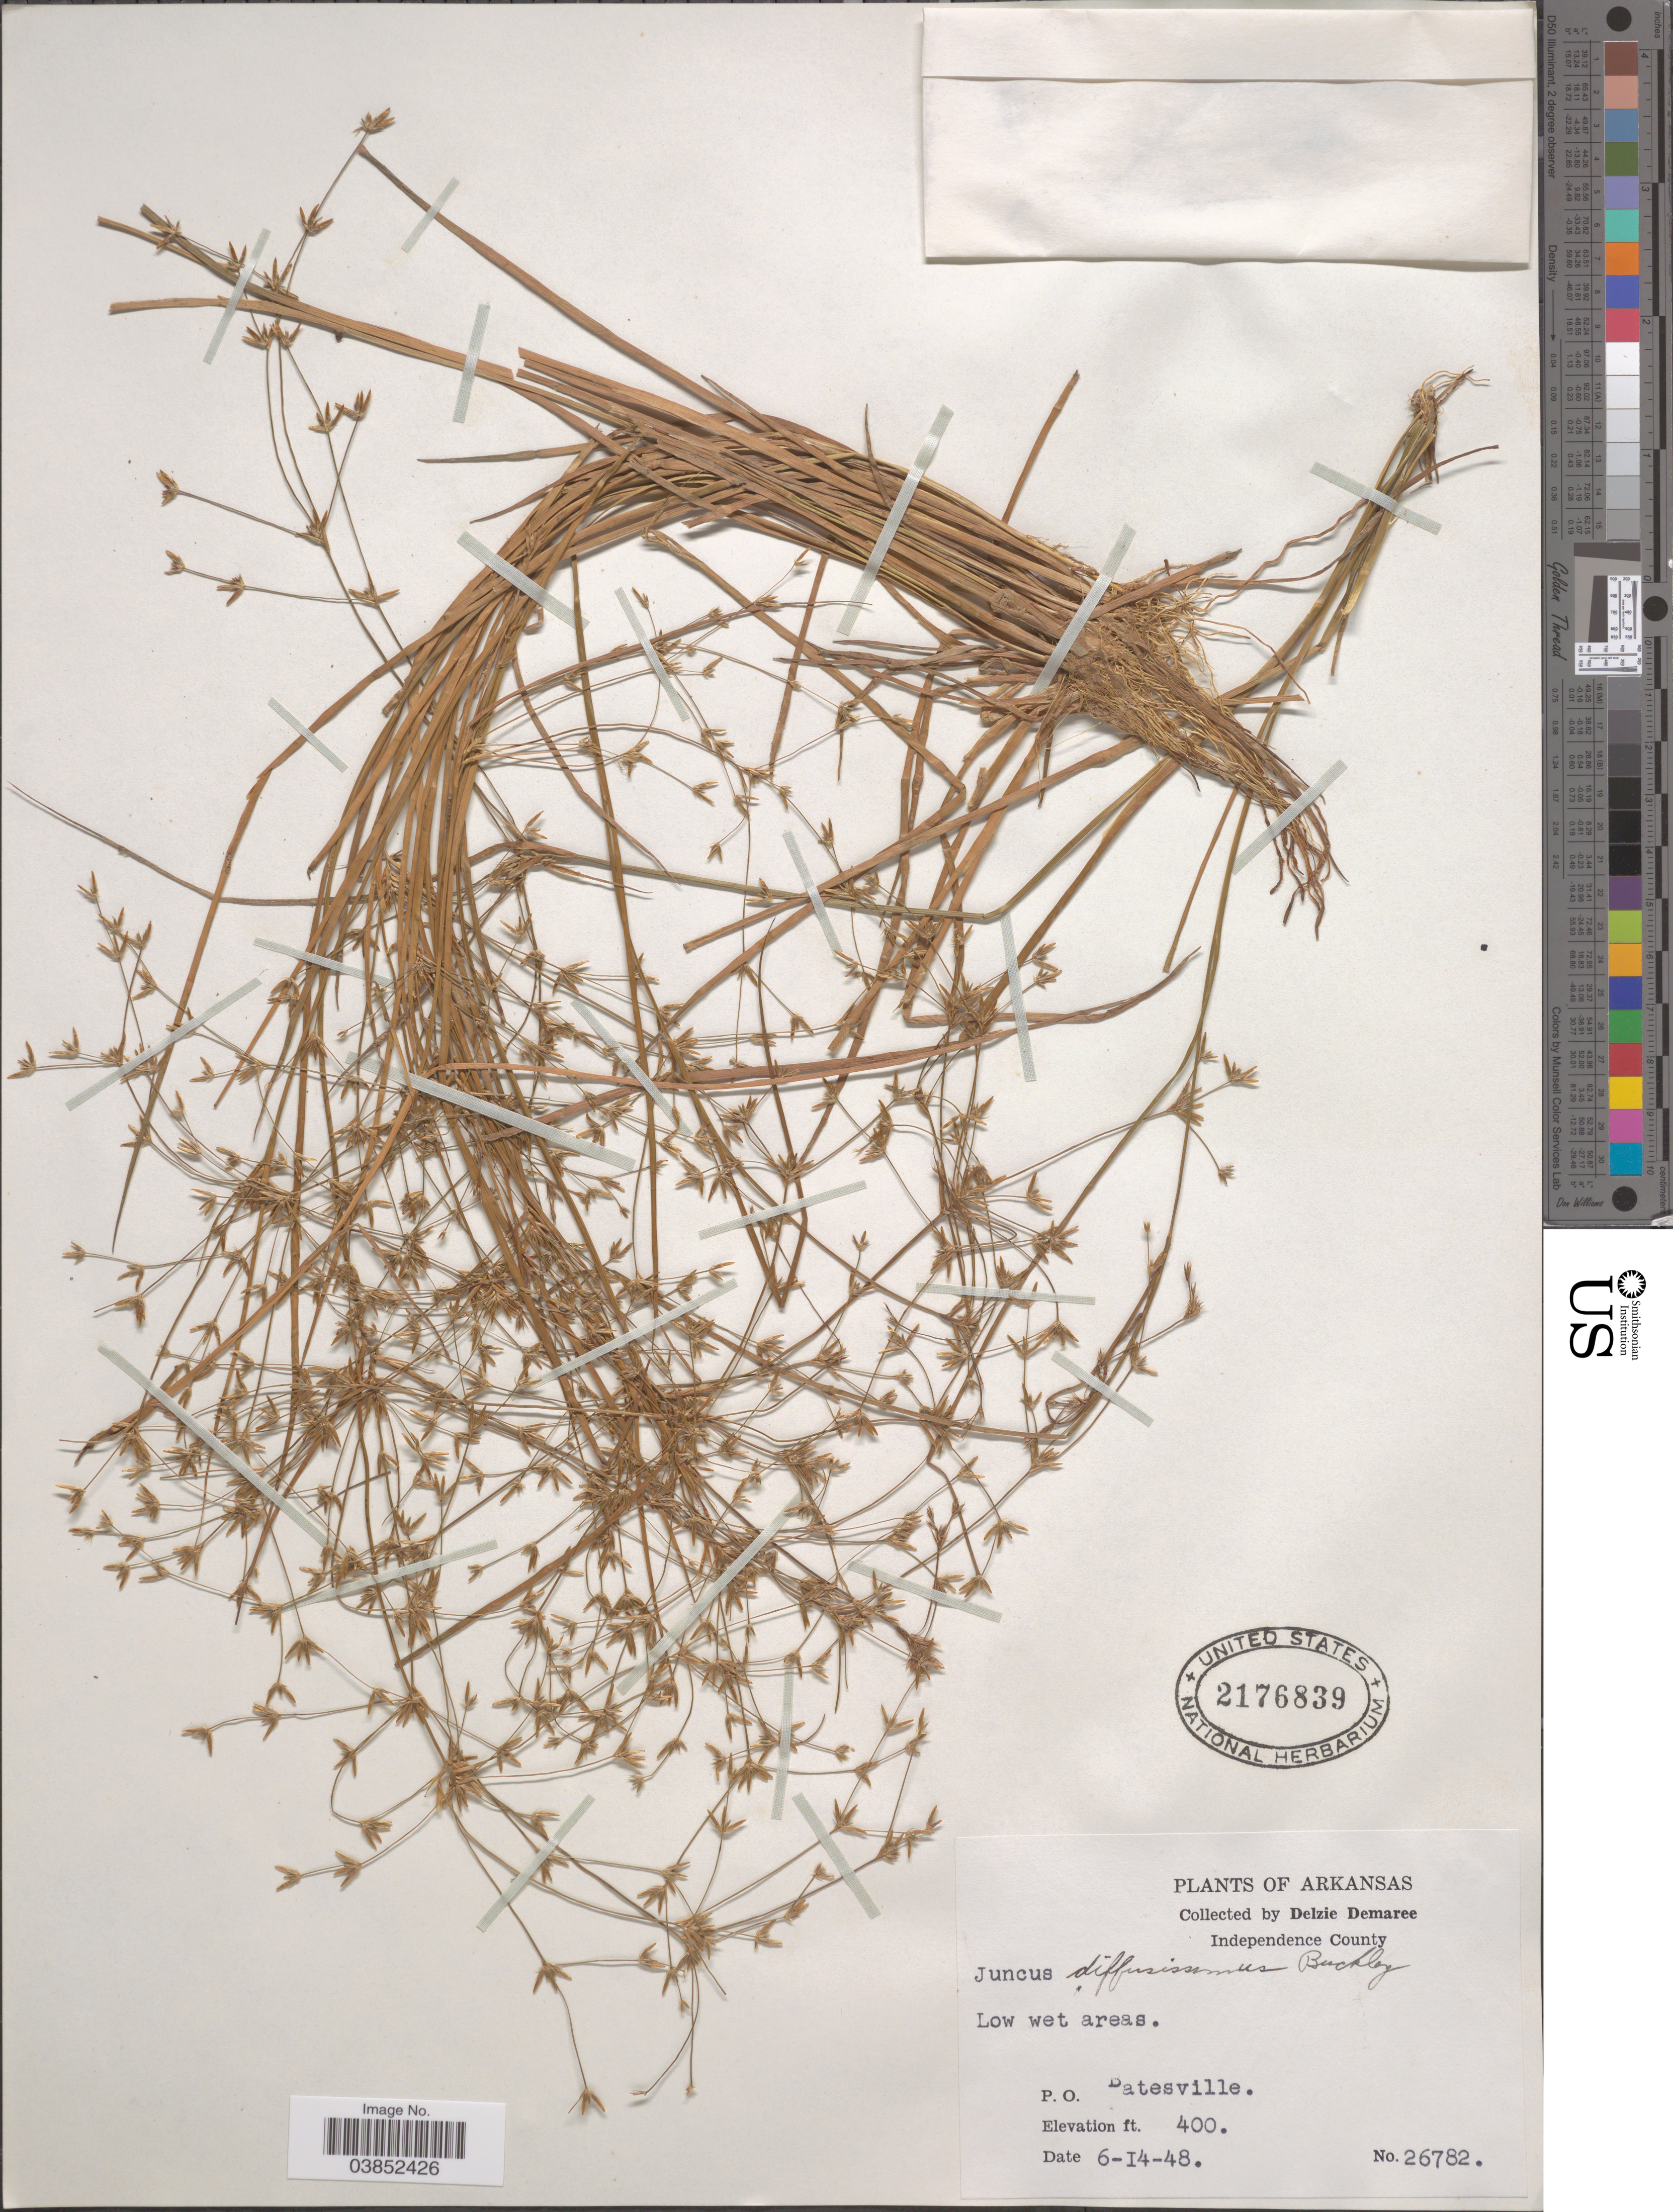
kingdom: Plantae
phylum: Tracheophyta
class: Liliopsida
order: Poales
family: Juncaceae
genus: Juncus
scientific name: Juncus diffusissimus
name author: Buckley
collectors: D. Demaree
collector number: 26782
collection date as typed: Transcribed d/m/y: 14/6/48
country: United States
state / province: Arkansas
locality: Independence County. P. O. Batesville.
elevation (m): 122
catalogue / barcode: US 2176839